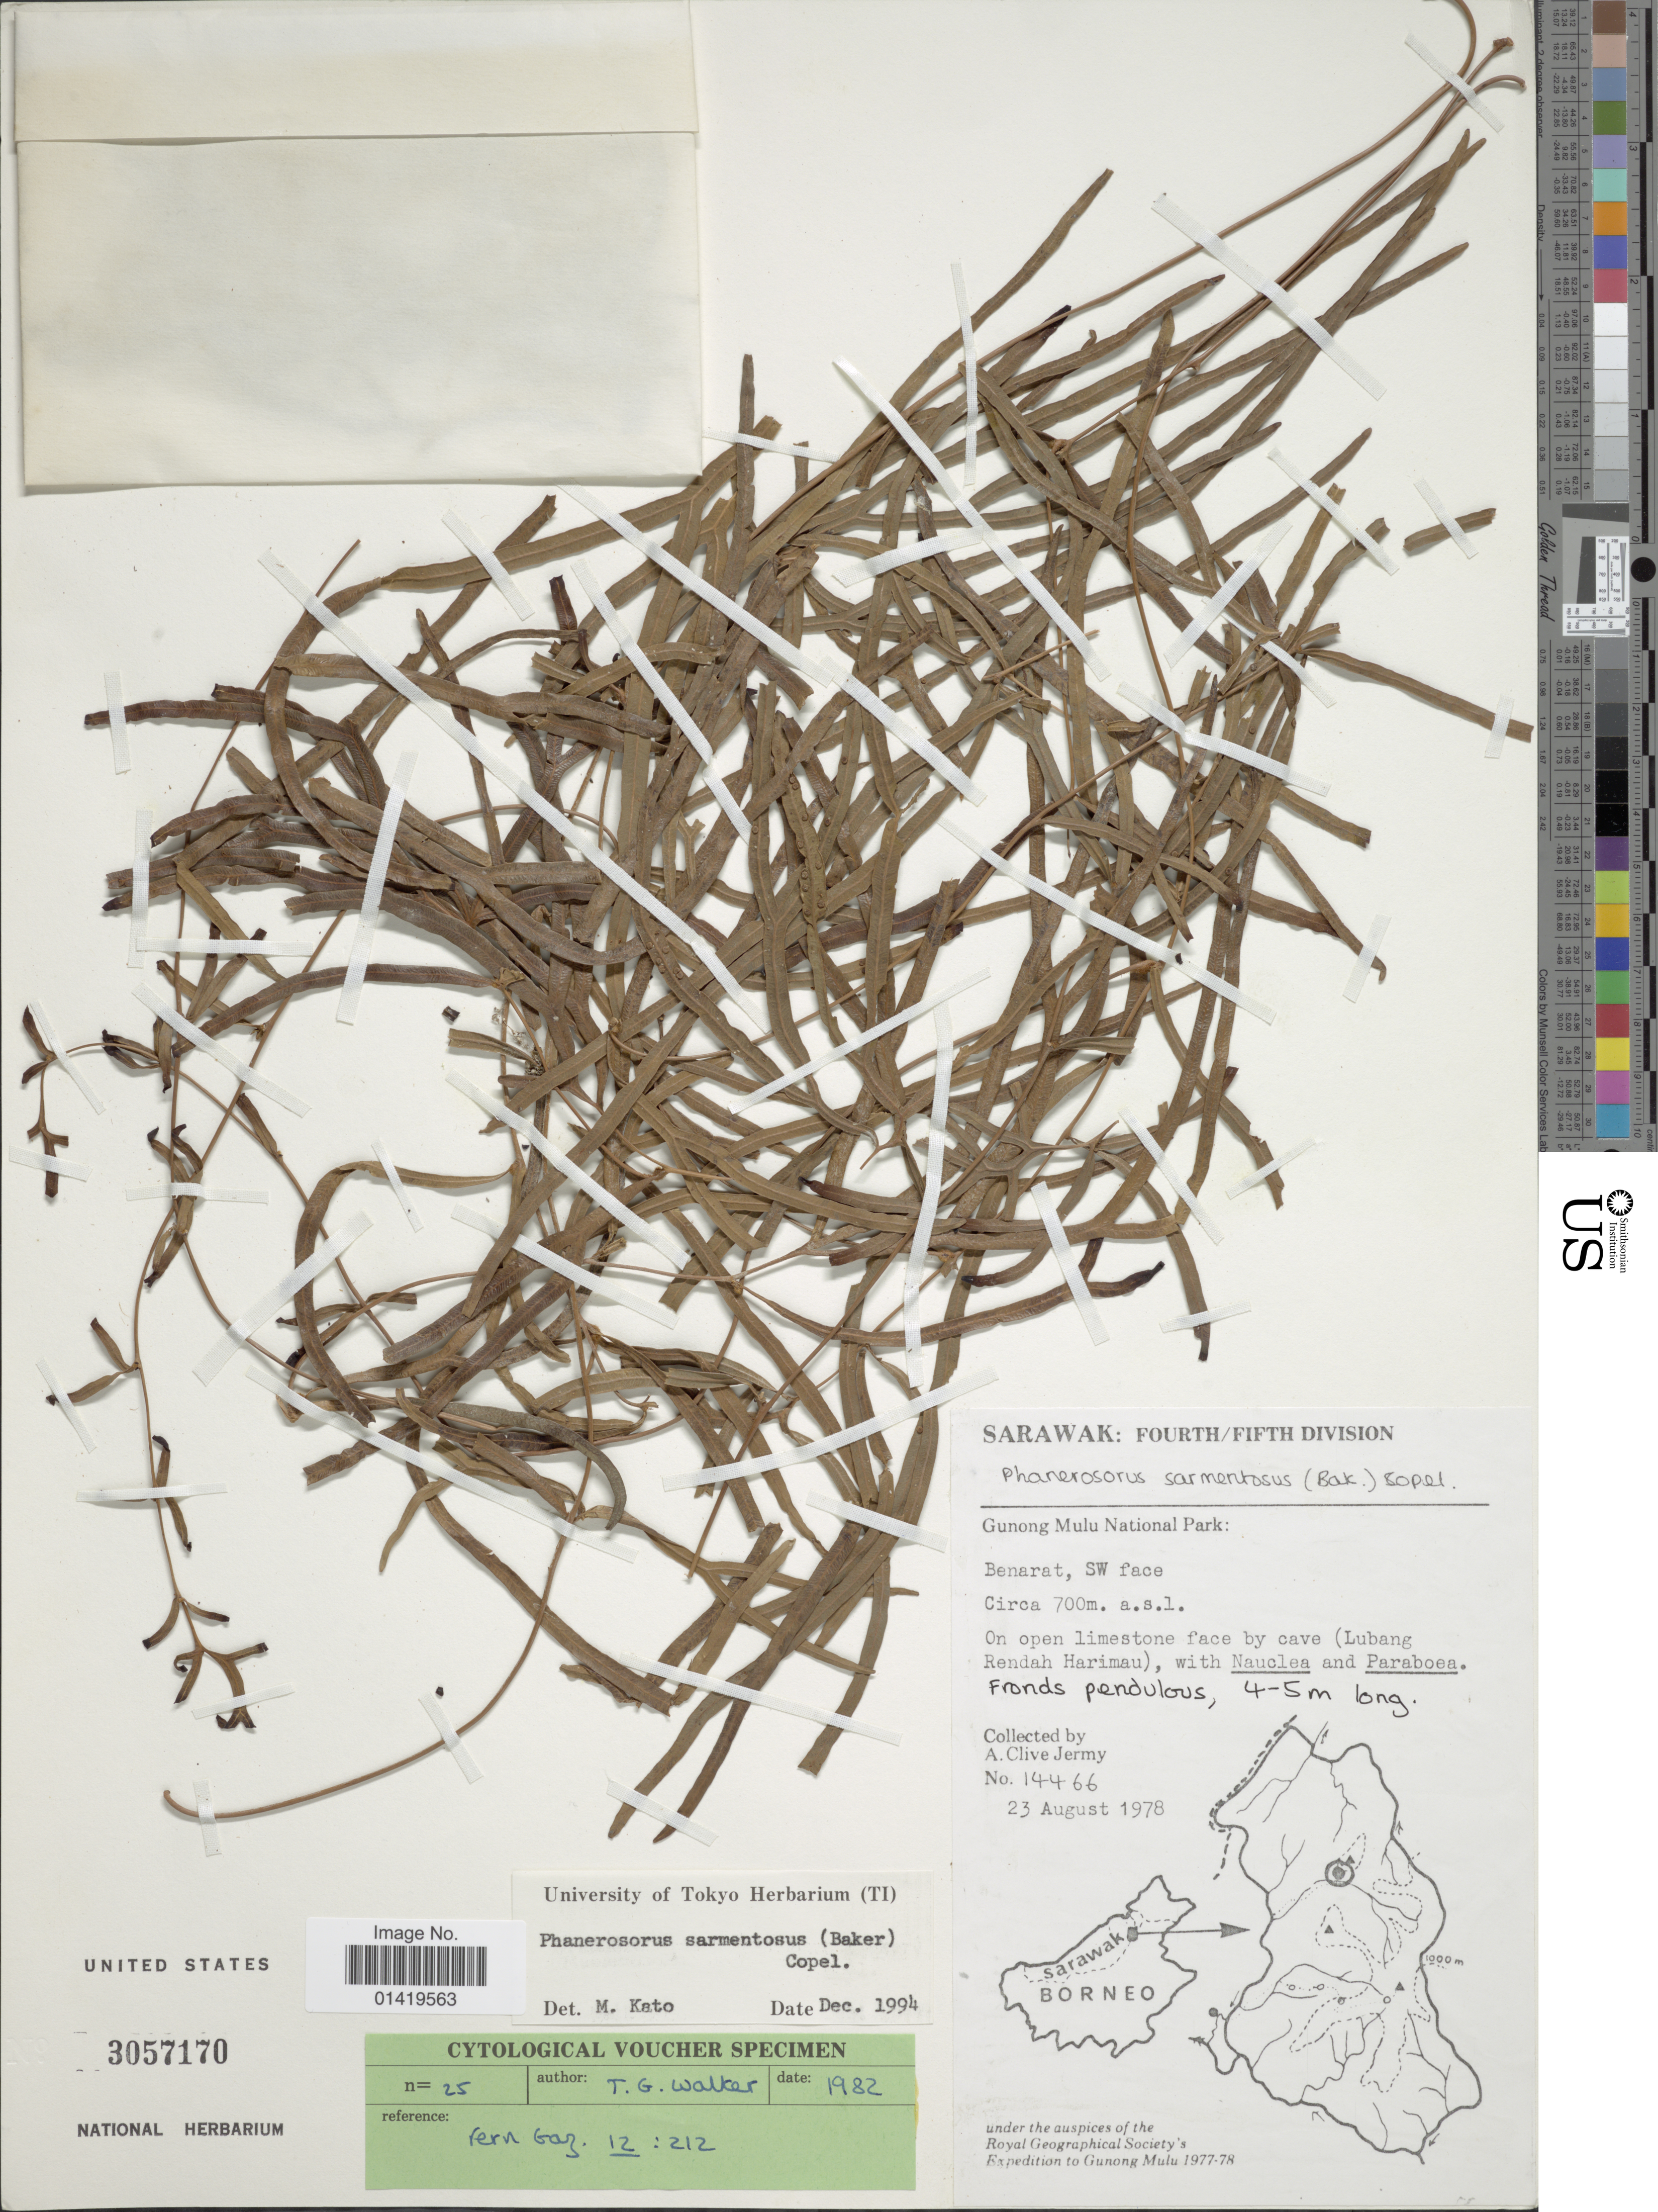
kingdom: Plantae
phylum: Tracheophyta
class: Polypodiopsida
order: Gleicheniales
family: Matoniaceae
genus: Phanerosorus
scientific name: Phanerosorus sarmentosus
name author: (Baker) Copel.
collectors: A. Jermy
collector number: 14466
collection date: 1978-08-23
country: Malaysia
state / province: Sarawak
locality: Sarawak: Fourth/Fifth Division. Gunong Mulu National Park. Benarat, SW face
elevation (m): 700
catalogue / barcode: US 3057170